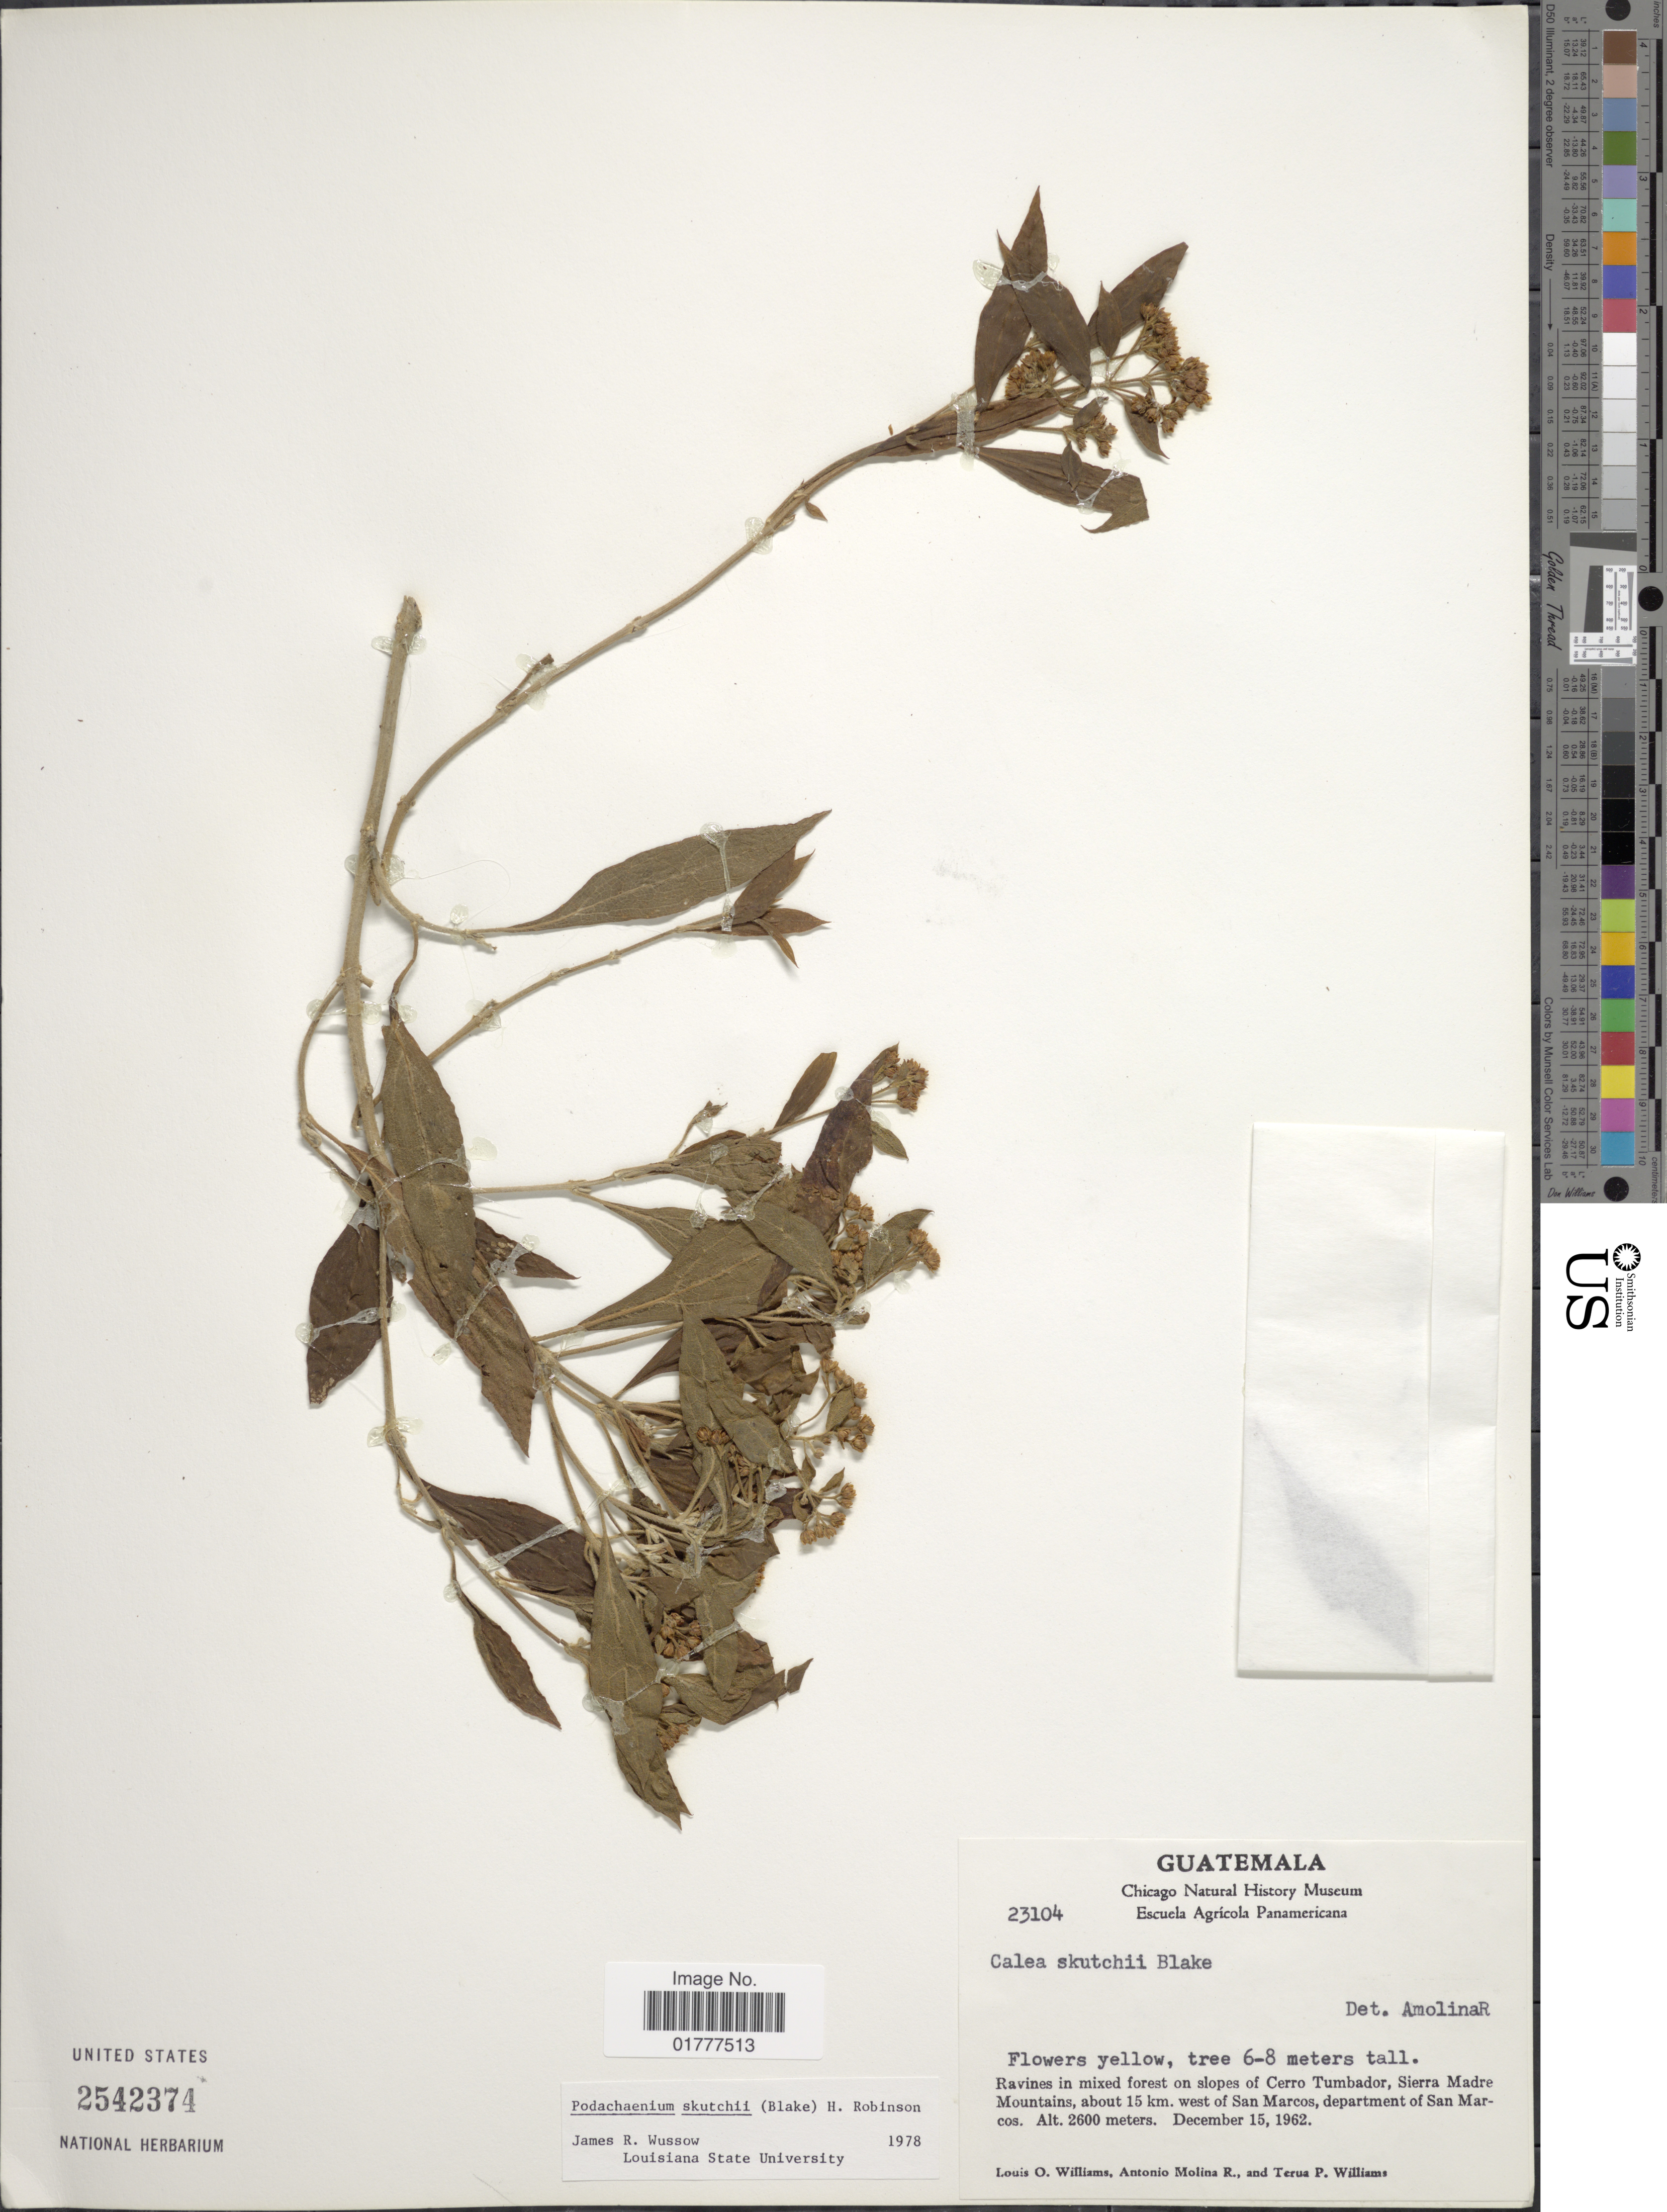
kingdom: Plantae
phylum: Tracheophyta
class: Magnoliopsida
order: Asterales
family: Asteraceae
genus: Podachaenium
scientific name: Podachaenium skutchii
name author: (S.F. Blake) H. Rob.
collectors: L. O. Williams, A. Molina R. & T. P. Williams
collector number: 23104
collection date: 1962-12-15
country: Guatemala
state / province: San Marcos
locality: Ravines in mixed forest on slopes of Cerro Tumbador, Sierra Madre Mountains, about 15 km. west of San Marcos, department of San Marcos.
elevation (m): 2600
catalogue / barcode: US 2542374